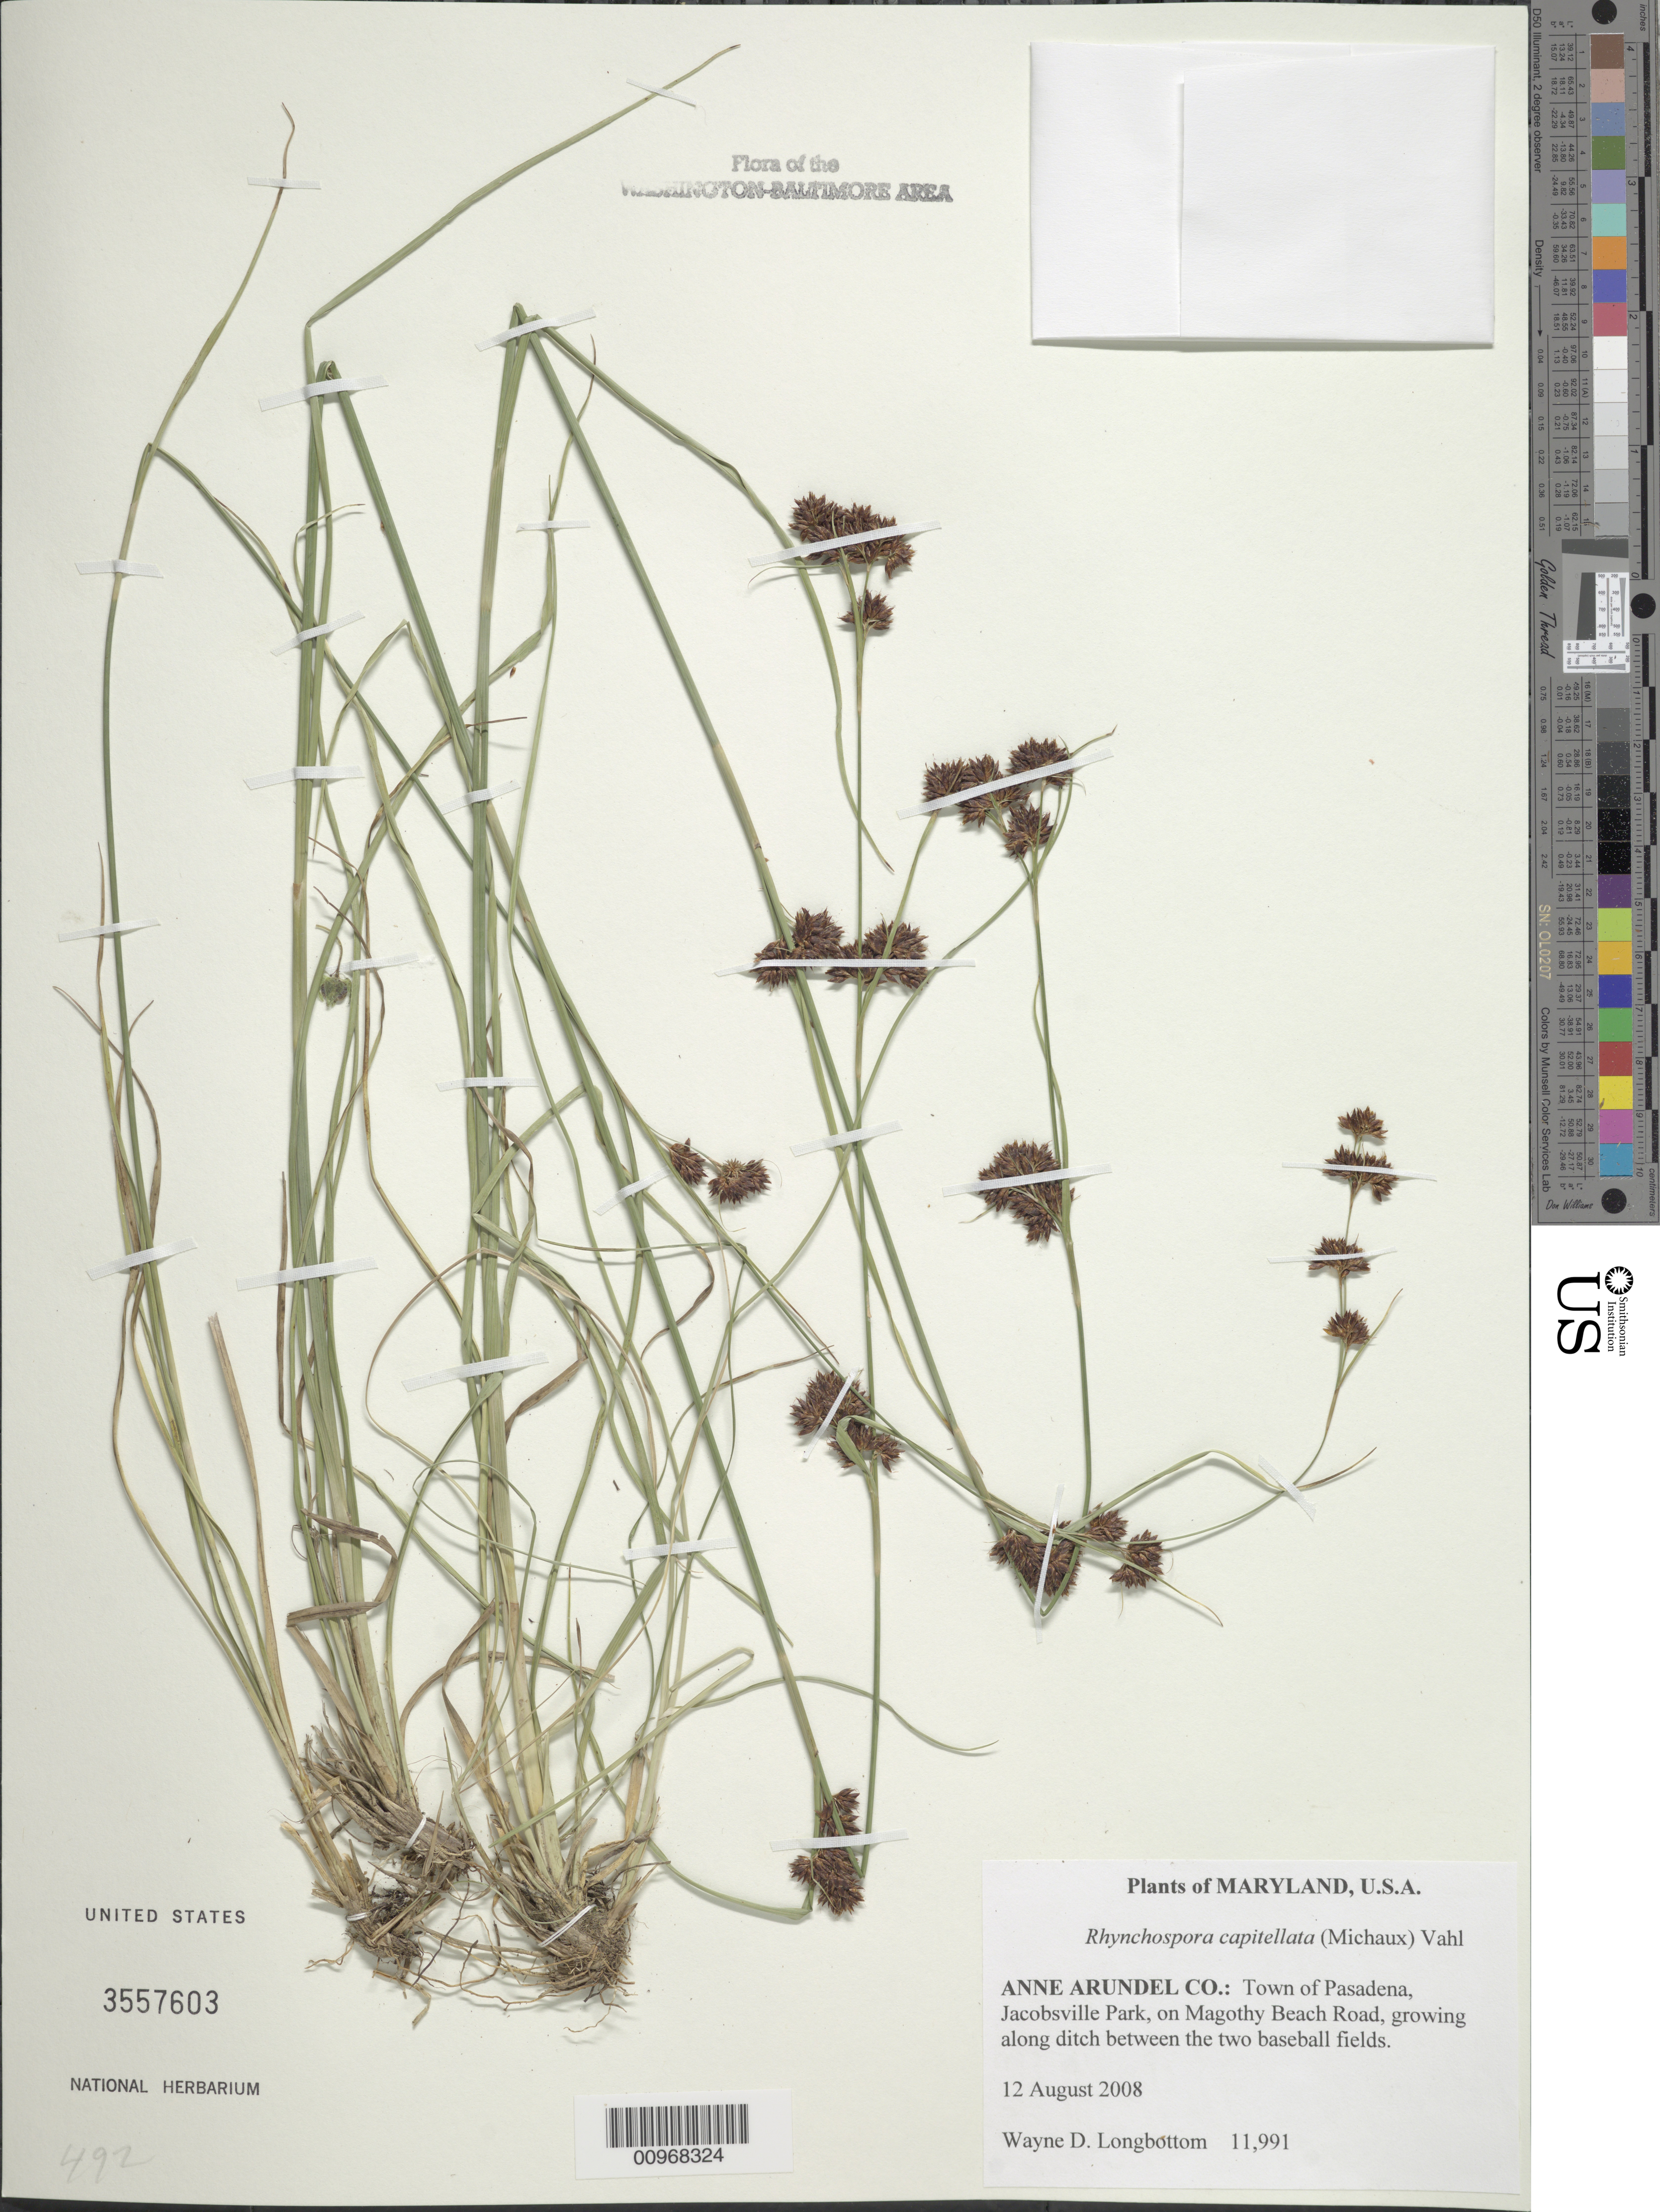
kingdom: Plantae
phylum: Tracheophyta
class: Liliopsida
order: Poales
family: Cyperaceae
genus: Rhynchospora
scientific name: Rhynchospora capitellata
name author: (Michx.) Vahl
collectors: W. D. Longbottom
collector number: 11991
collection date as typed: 12 August 2008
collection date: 2008-08-12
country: United States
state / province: Maryland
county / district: Anne Arundel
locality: Town of Pasadena, Jacobsville Park, on Magothy Beach Road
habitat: along ditch between the two baseball fields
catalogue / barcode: US 3557603